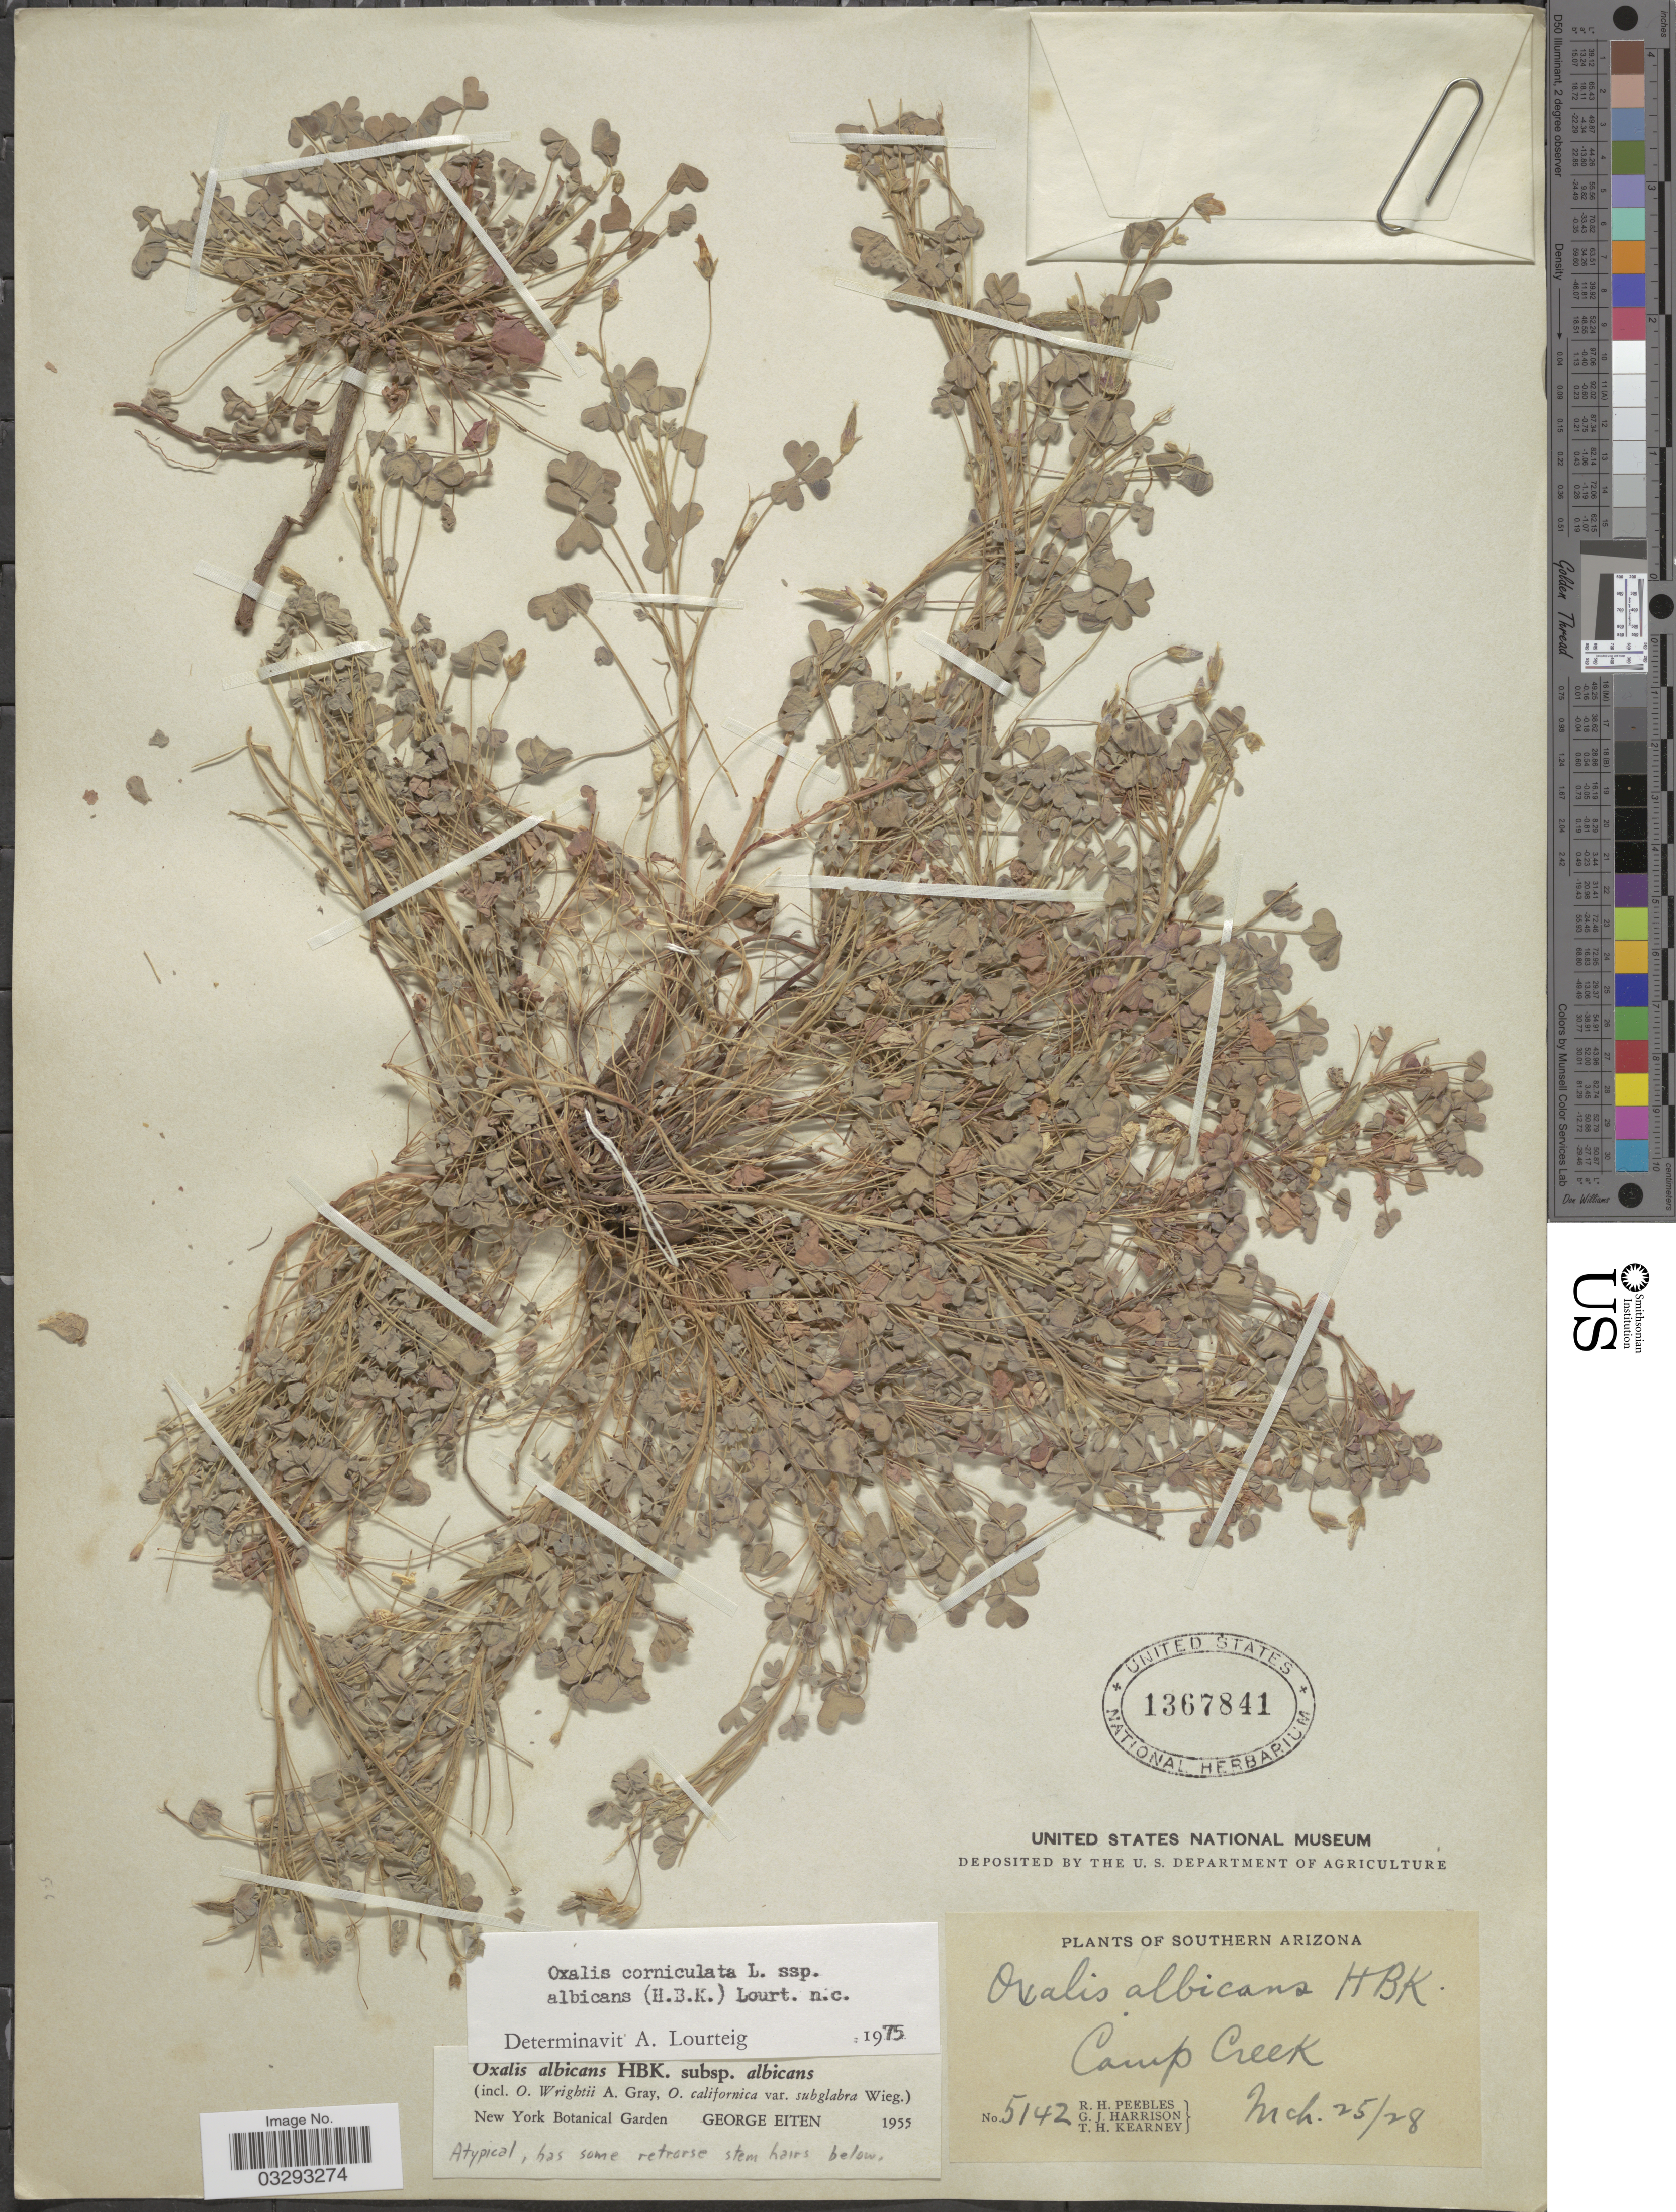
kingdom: Plantae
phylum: Tracheophyta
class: Magnoliopsida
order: Oxalidales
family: Oxalidaceae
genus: Oxalis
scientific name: Oxalis corniculata subsp. albicans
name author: (Kunth) Lourteig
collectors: R. H. Peebles, G. J. Harrison & T. H. Kearney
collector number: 5142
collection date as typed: Transcribed d/m/y: 25/3/28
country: United States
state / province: Arizona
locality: Southern Arizona. Camp Creek.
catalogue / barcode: US 1367841